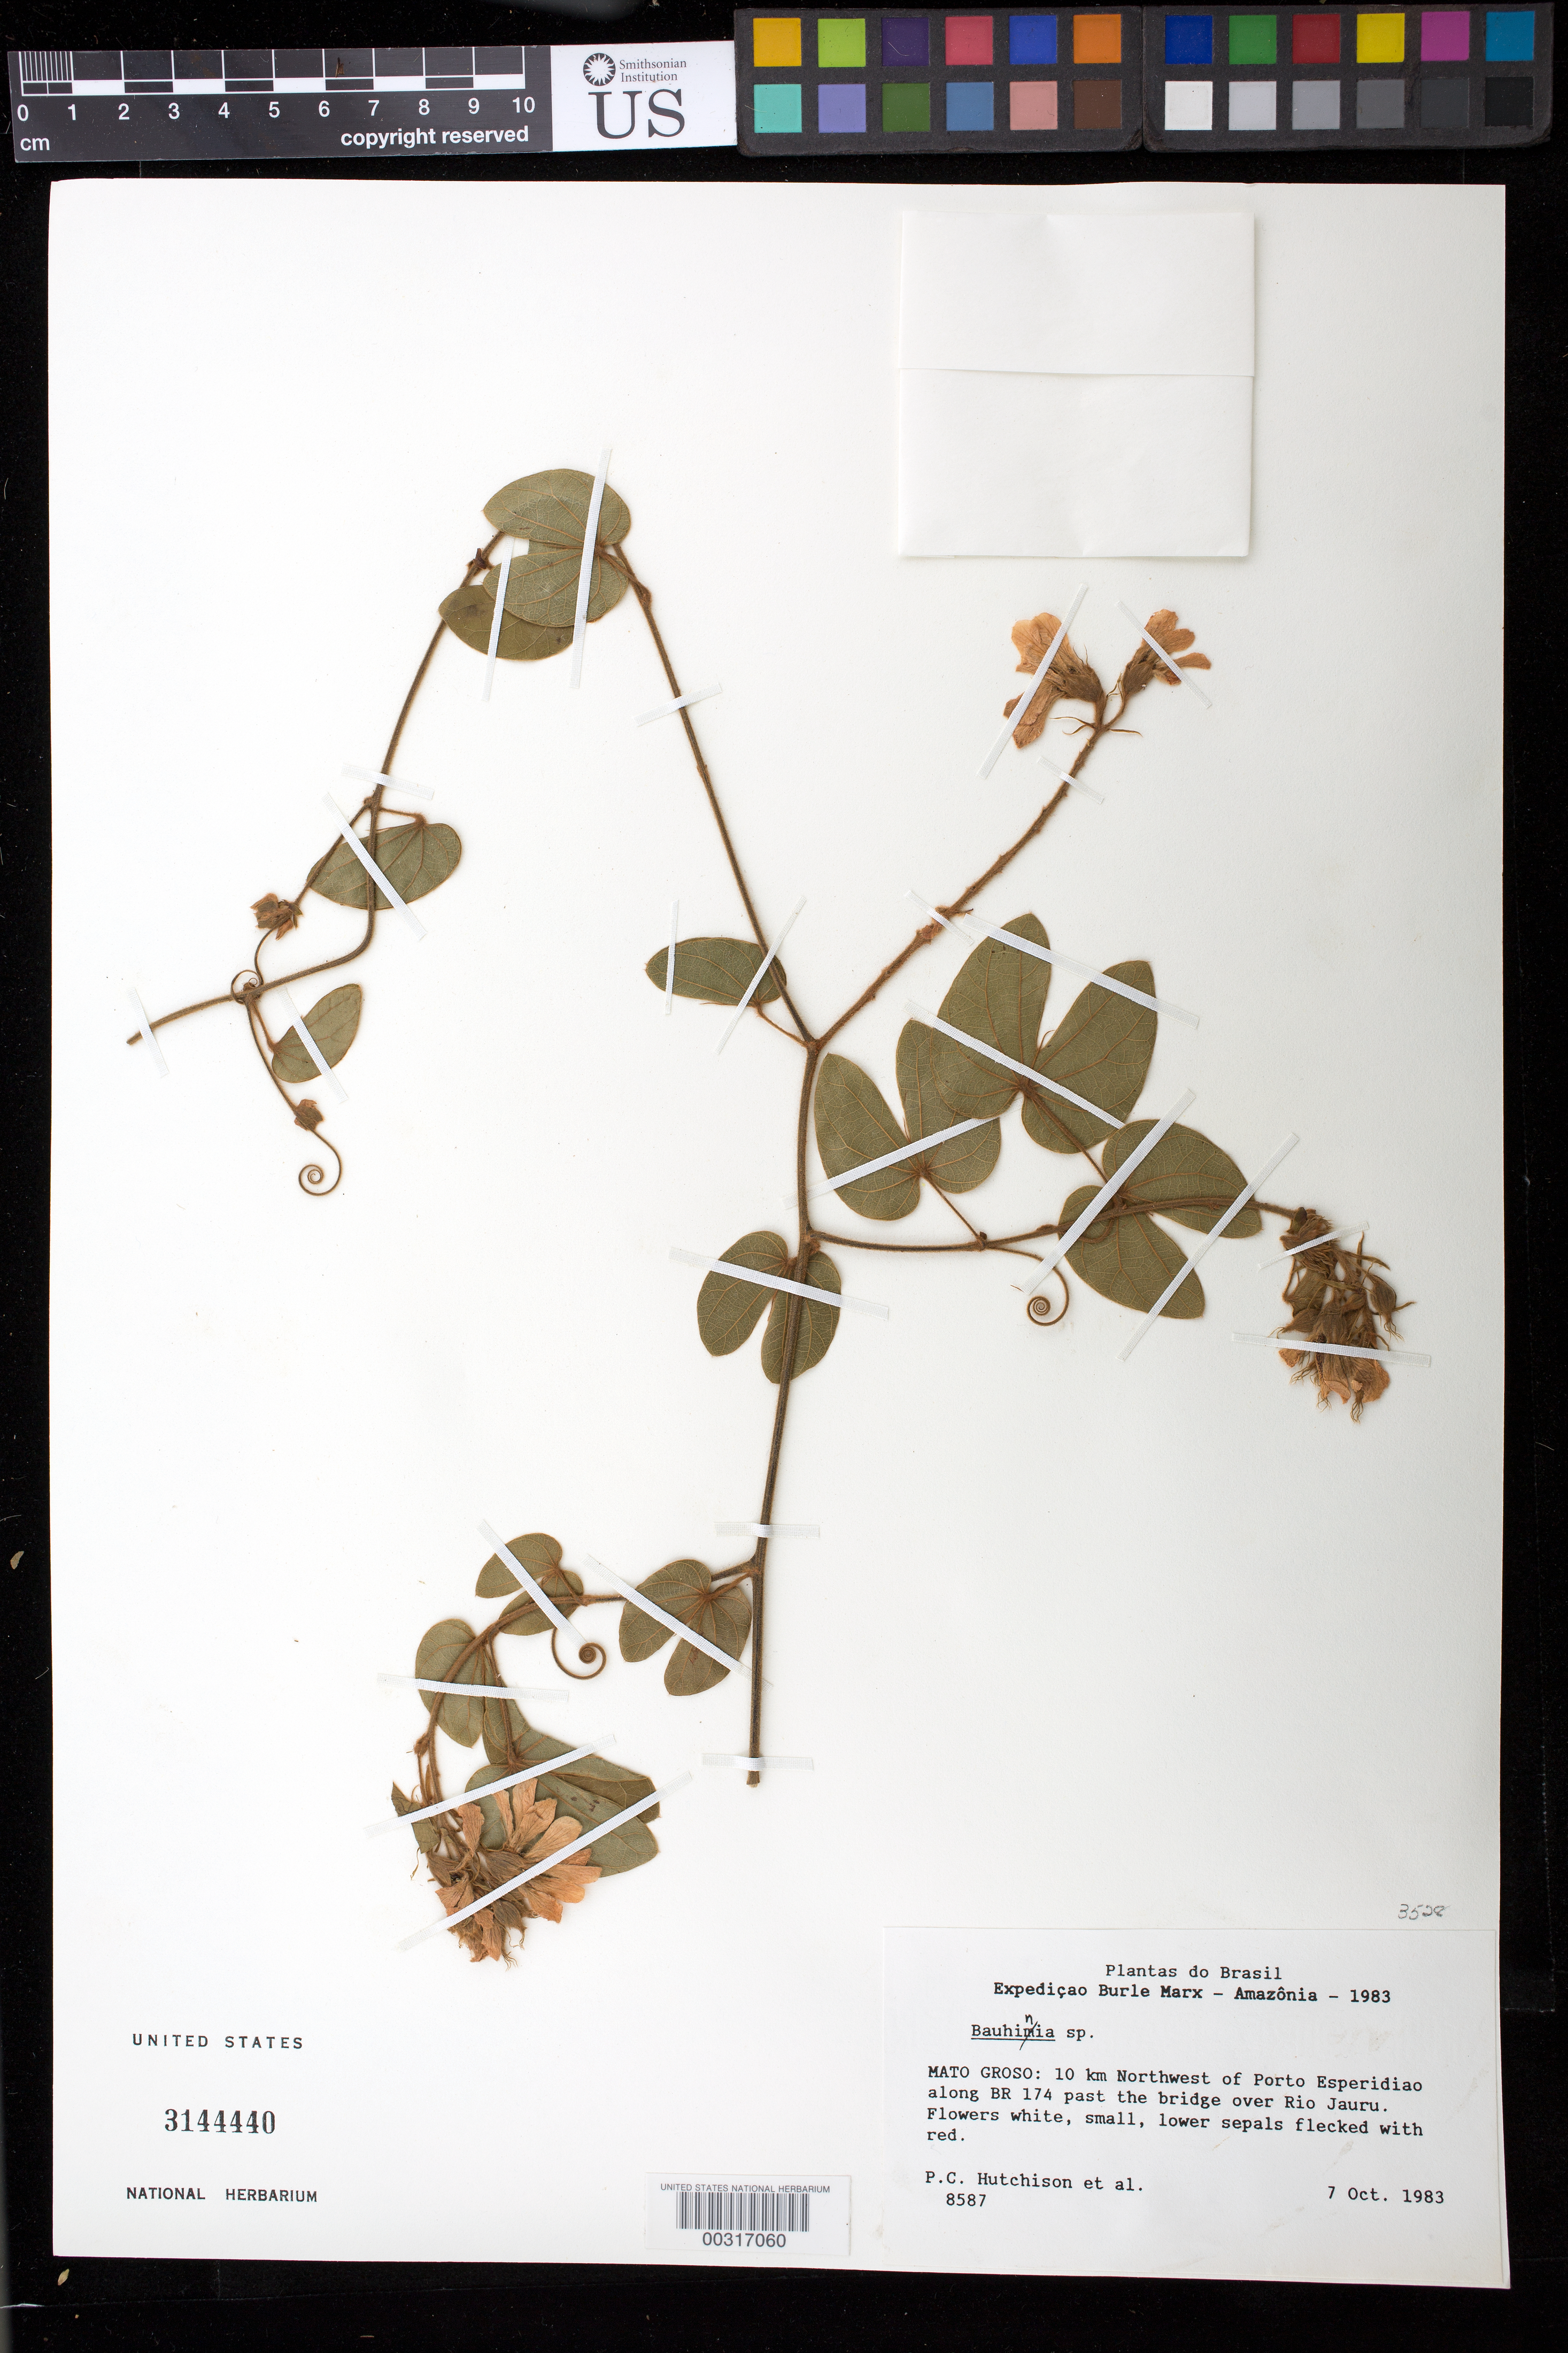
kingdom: Plantae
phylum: Tracheophyta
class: Magnoliopsida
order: Fabales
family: Fabaceae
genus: Bauhinia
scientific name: Bauhinia sp.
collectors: P. C. Hutchison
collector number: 8587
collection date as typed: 07 Oct 1983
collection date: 1983-10-07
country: Brazil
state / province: Mato Grosso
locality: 10 km nw of porto esperidiao along br 174 past the bridge over rio jauru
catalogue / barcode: US 3144440